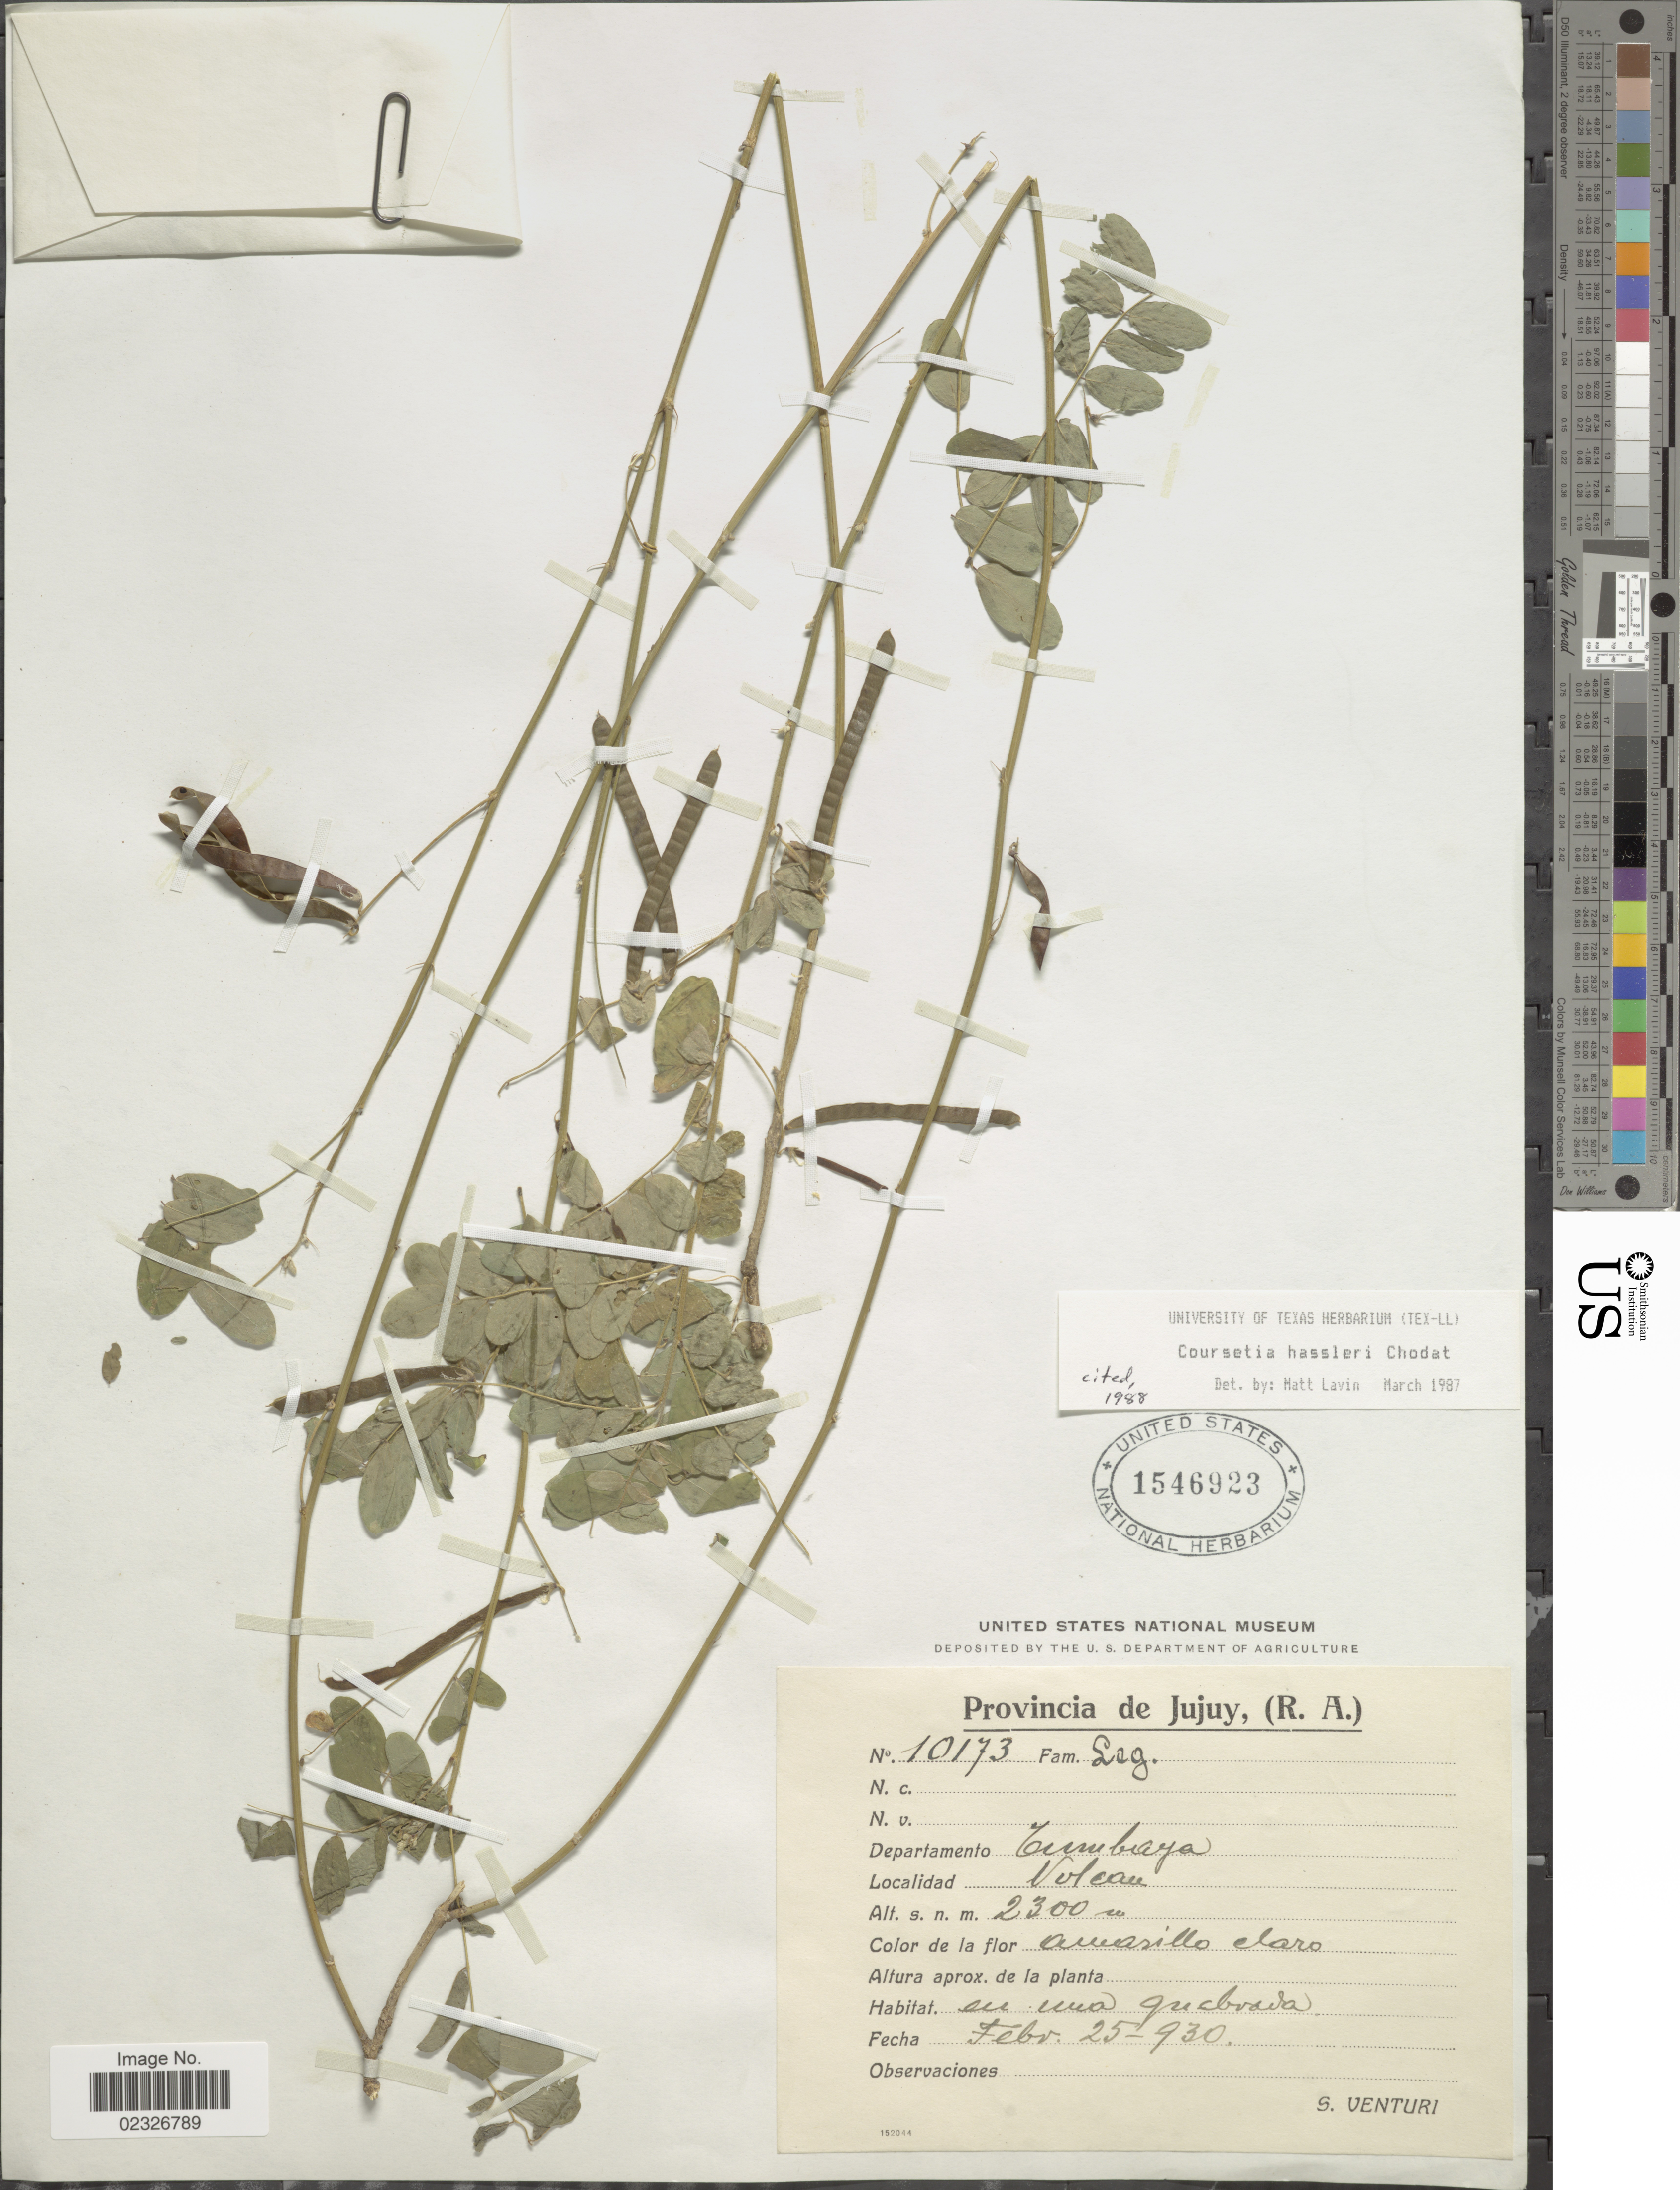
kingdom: Plantae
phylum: Tracheophyta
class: Magnoliopsida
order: Fabales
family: Fabaceae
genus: Coursetia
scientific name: Coursetia hassleri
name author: Chodat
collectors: S. Venturi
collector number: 10173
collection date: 1930-02-25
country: Argentina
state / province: Jujuy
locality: Provincia de Jujuy, (R.A.). Departamento Tumbaya. Volcan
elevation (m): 2300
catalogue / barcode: US 1546923